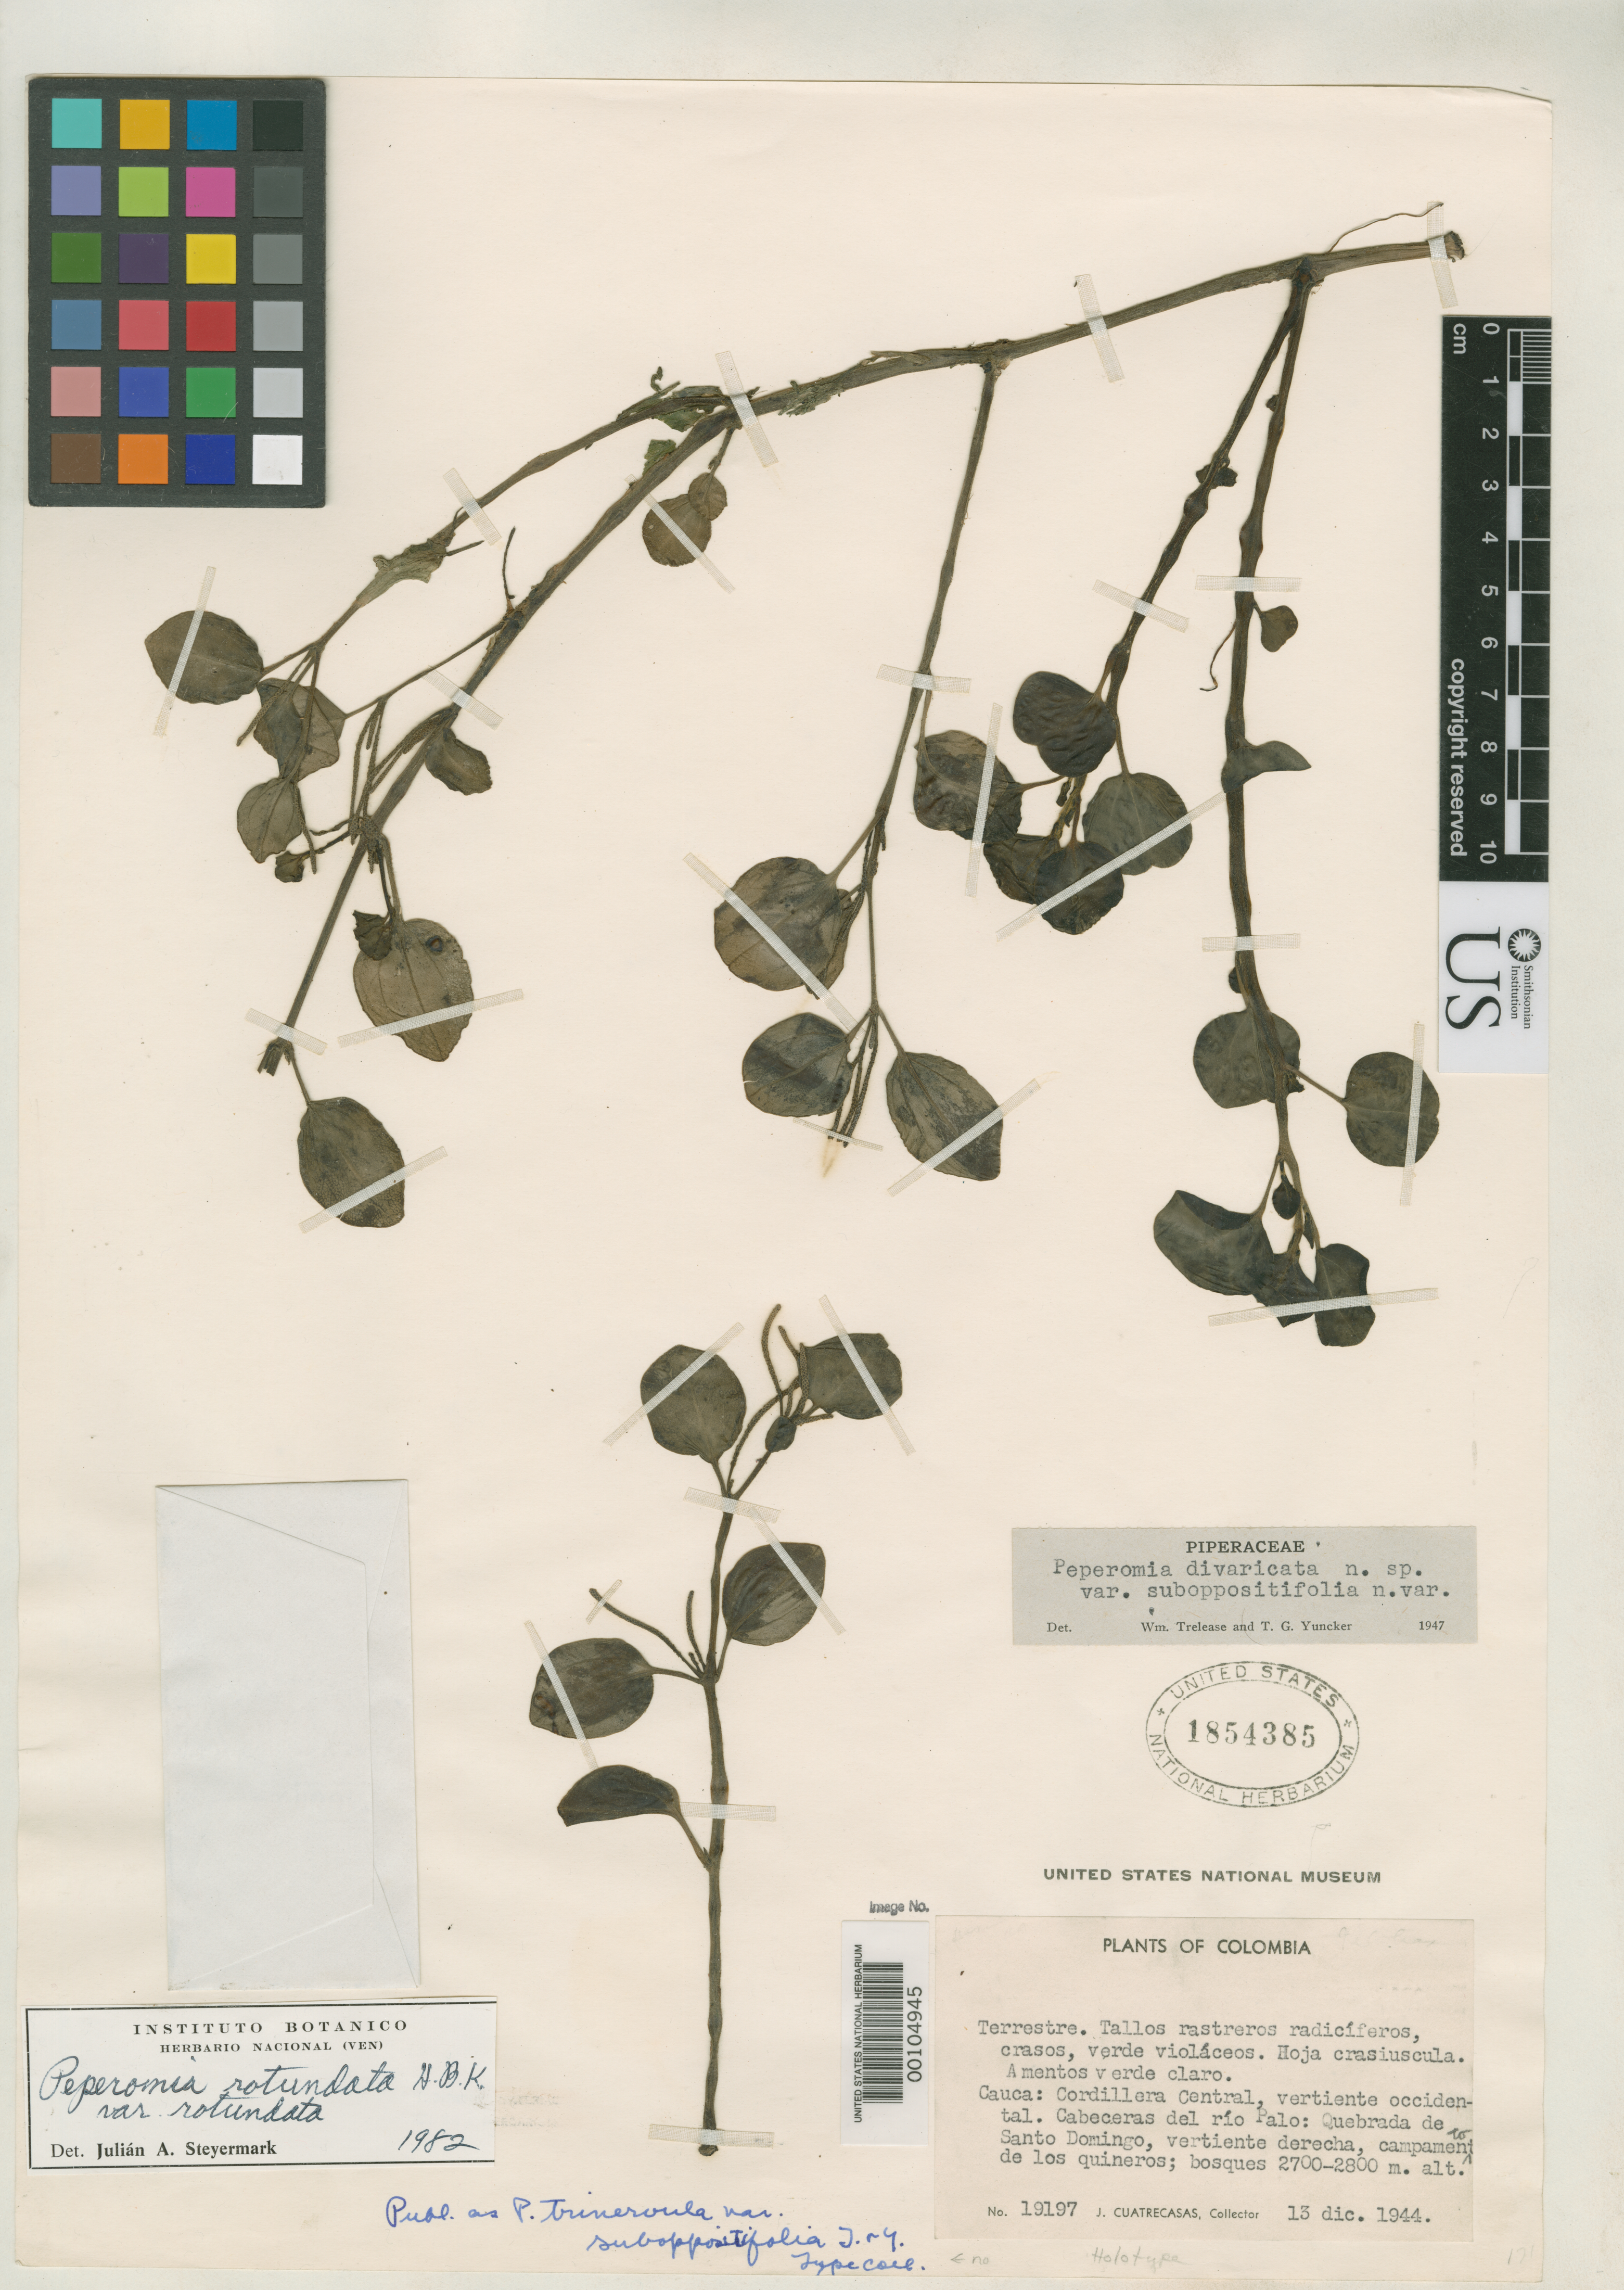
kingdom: Plantae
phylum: Tracheophyta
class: Magnoliopsida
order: Piperales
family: Piperaceae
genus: Peperomia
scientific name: Peperomia trinervula var. suboppositifolia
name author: Trel. & Yunck.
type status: Holotype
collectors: J. Cuatrecasas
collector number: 19197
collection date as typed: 13 Dec 1944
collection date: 1944-12-13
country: Colombia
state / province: Cauca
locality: Rio Palo headwaters, Quebrada de Santo Domingo.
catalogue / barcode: US 1854385